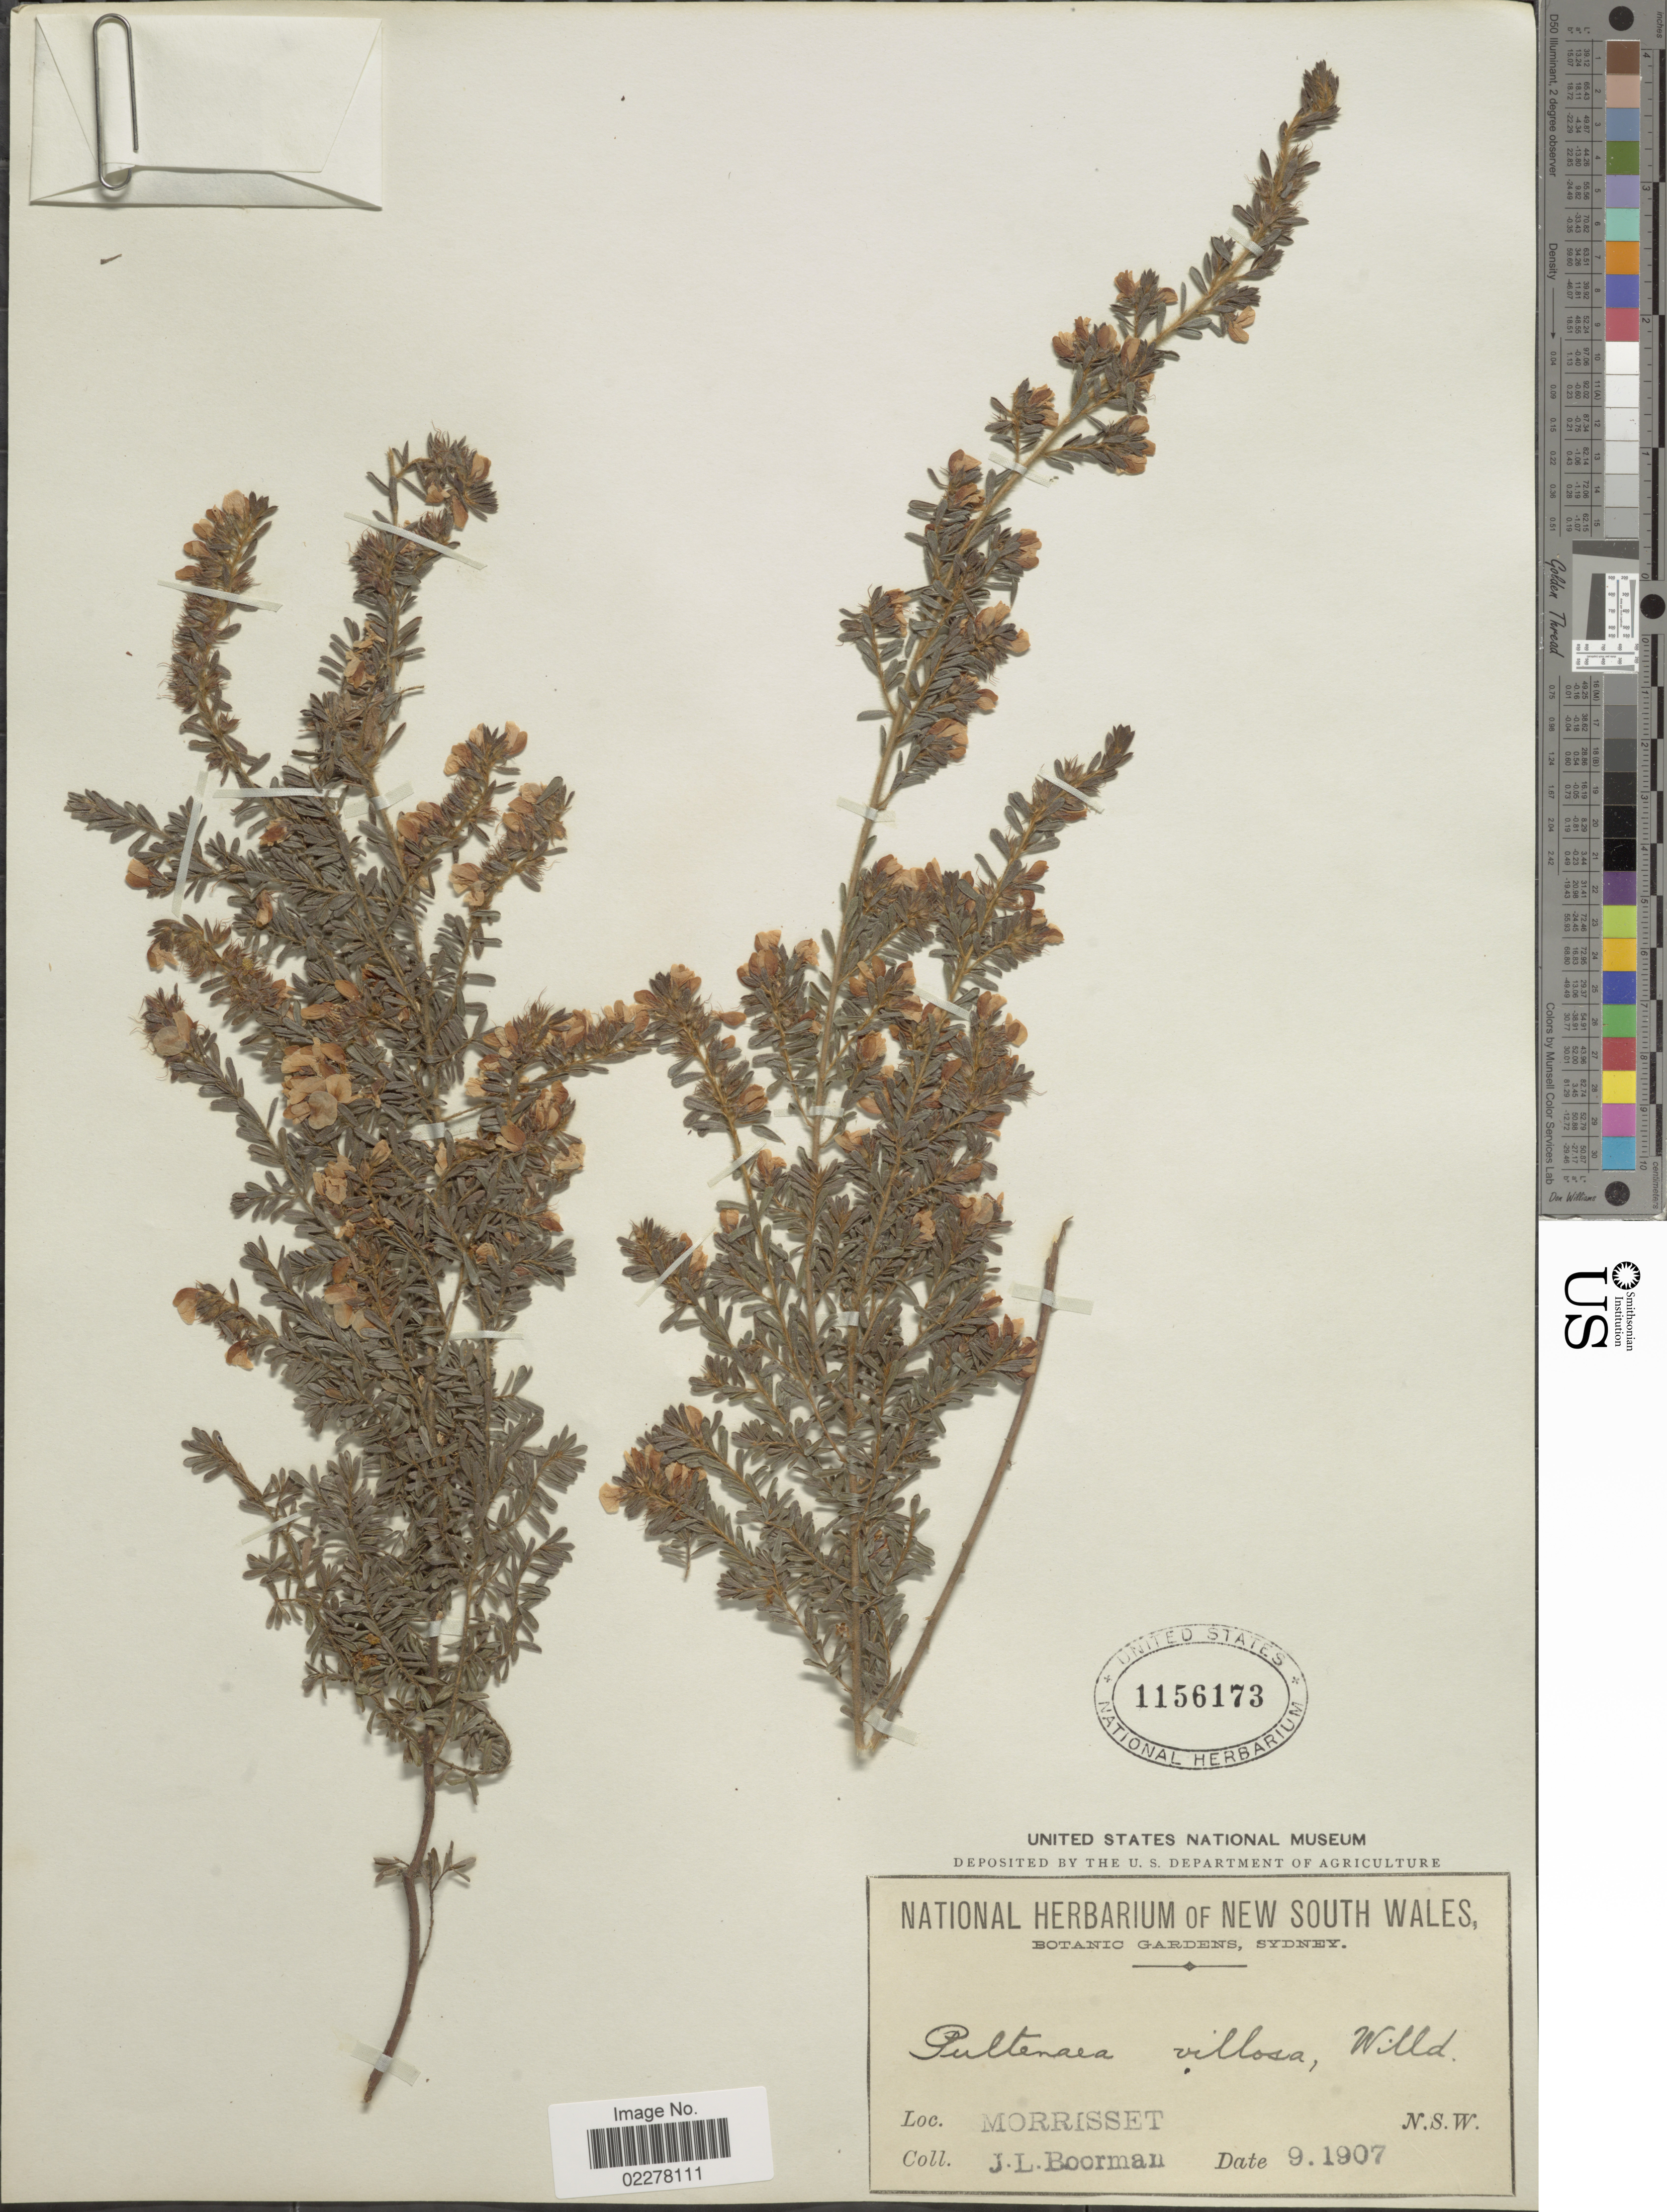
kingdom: Plantae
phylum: Tracheophyta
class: Magnoliopsida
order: Fabales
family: Fabaceae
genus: Pultenaea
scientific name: Pultenaea villosa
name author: Willd.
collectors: J. Boorman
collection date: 1907-09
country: Australia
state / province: New South Wales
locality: Morrisset.N.S.W.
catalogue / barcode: US 1156173